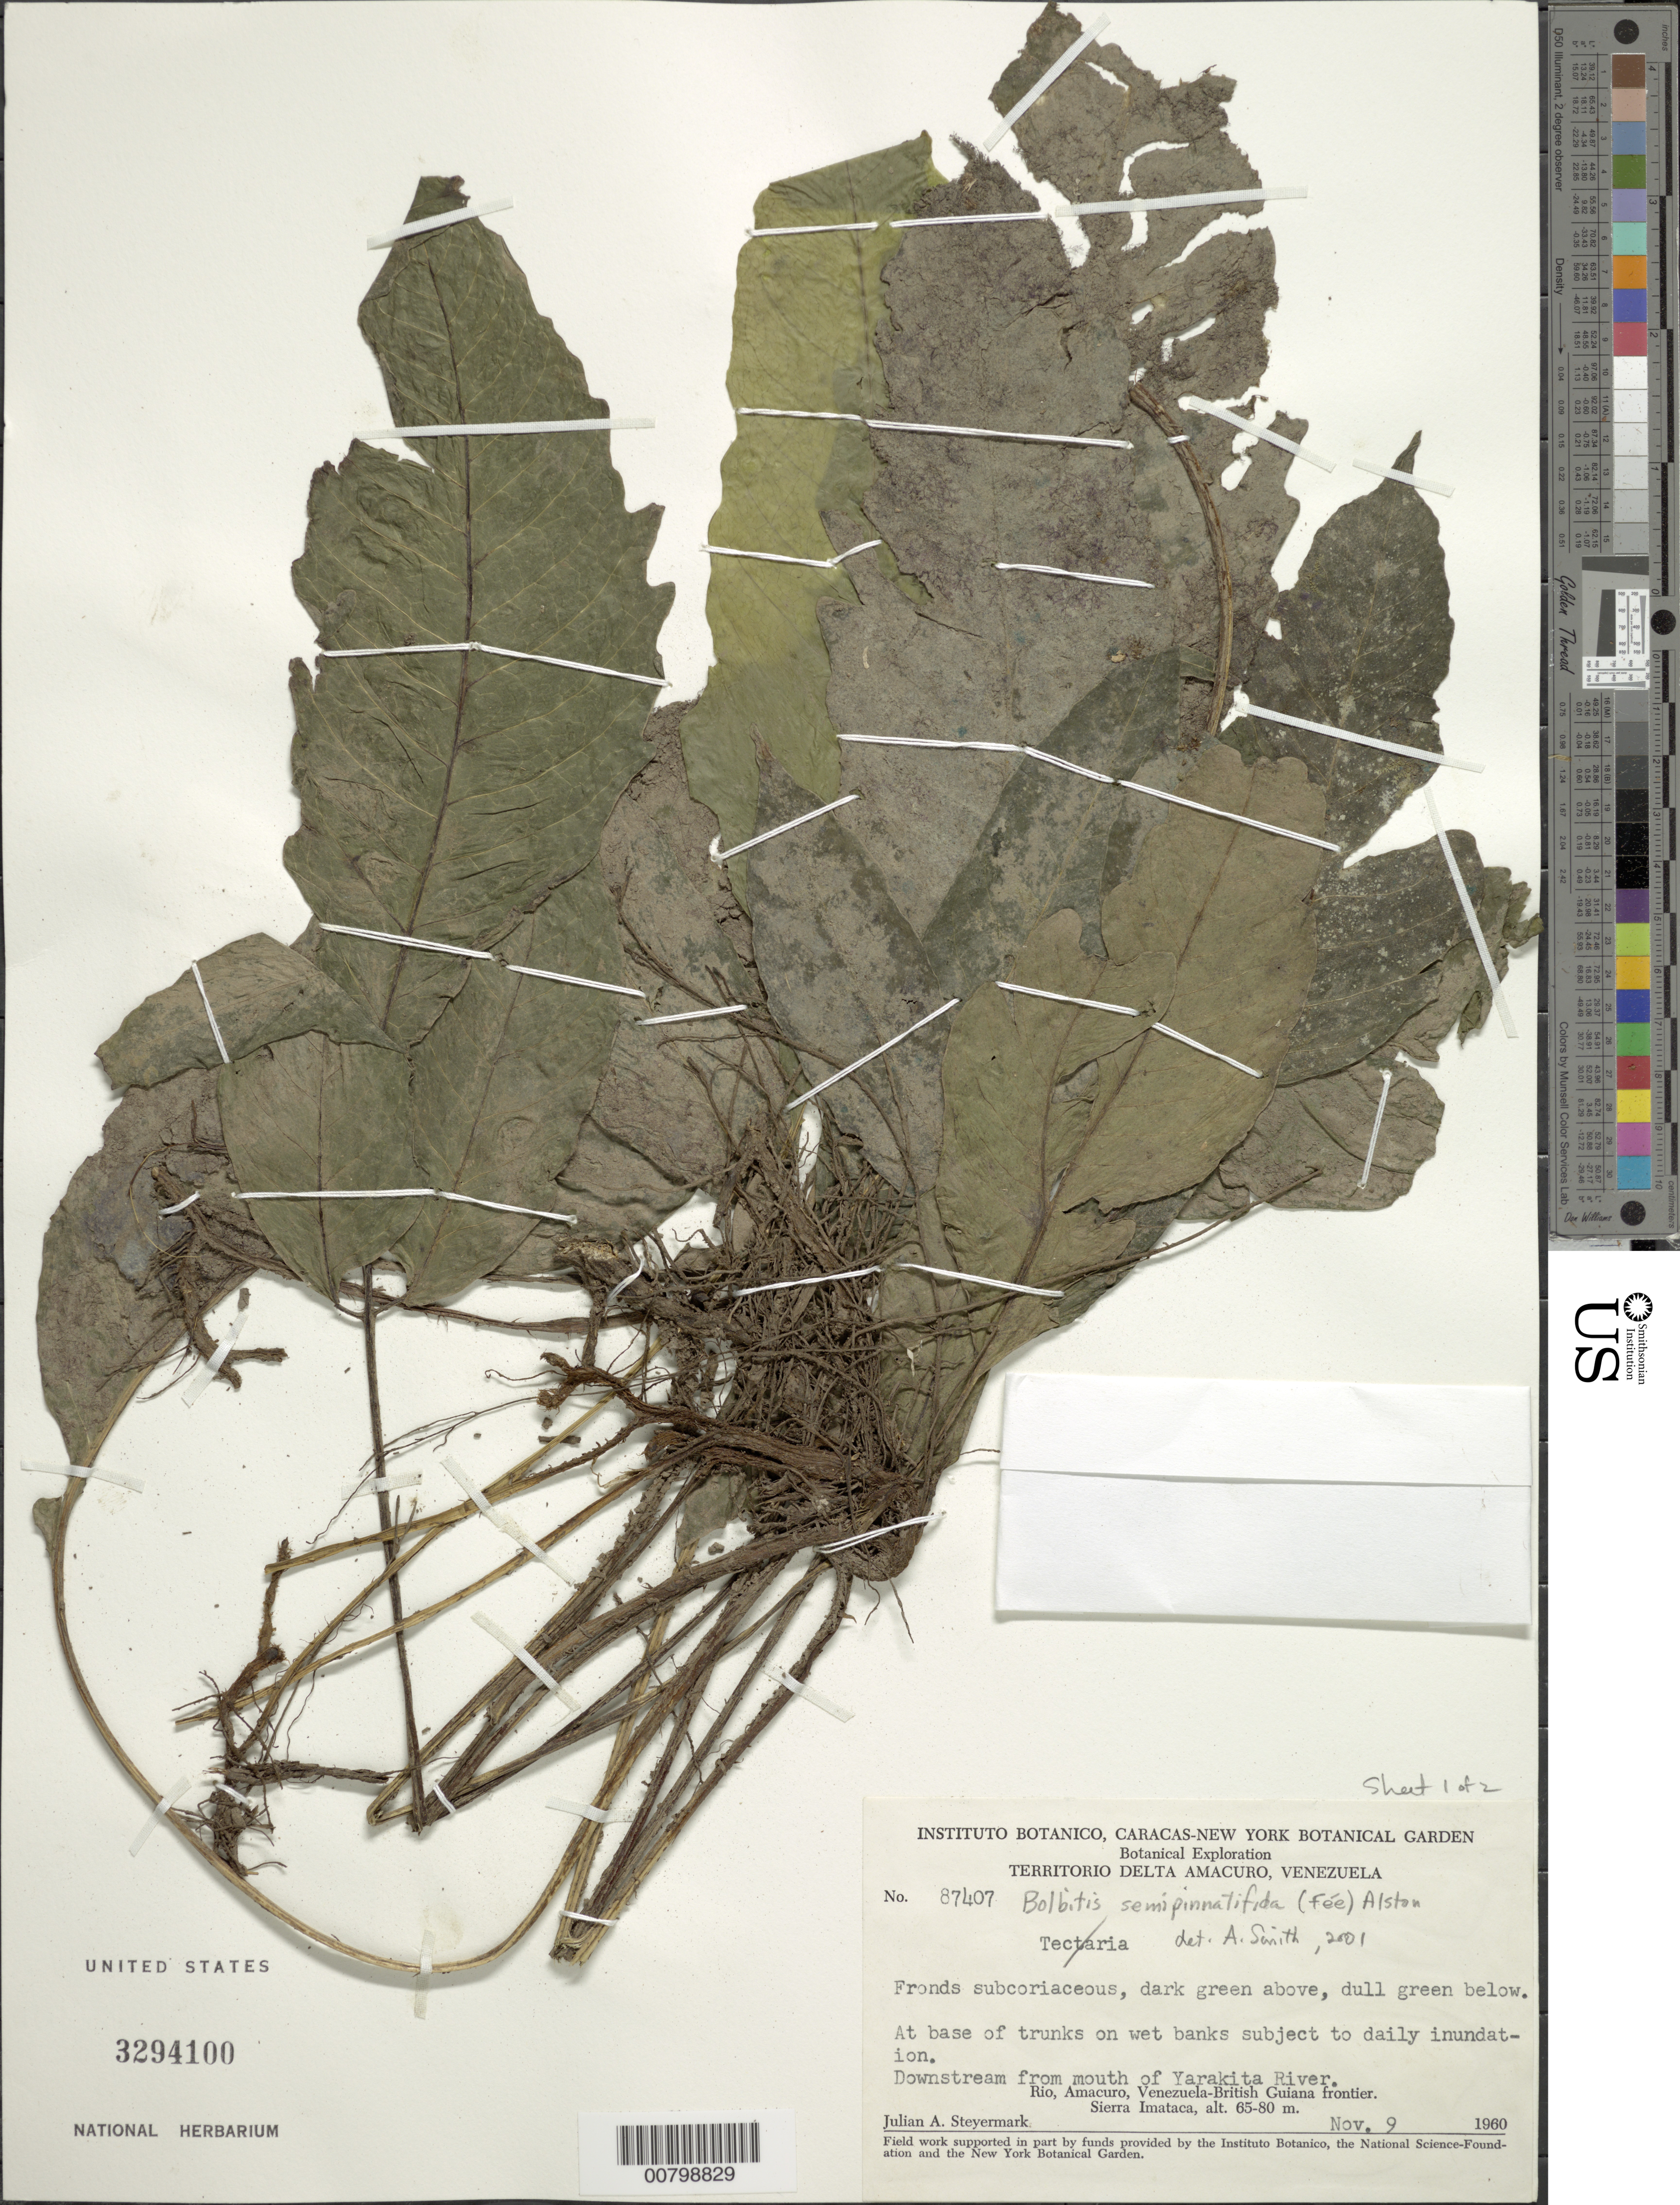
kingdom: Plantae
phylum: Tracheophyta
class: Polypodiopsida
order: Polypodiales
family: Dryopteridaceae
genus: Bolbitis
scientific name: Bolbitis semipinnatifida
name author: (Fée) Alston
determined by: Smith, Alan R., (UC)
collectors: J. Steyermark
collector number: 87407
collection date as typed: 9-Nov-60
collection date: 1960-11-09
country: Venezuela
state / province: Delta Amacuro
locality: Rio Amacuro, Sierra Imataca, Venezuela-Guyana border; downstream from mouth of Yarakita River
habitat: Base of trunks on wet banks subject to daily inundation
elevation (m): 65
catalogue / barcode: US 3294100